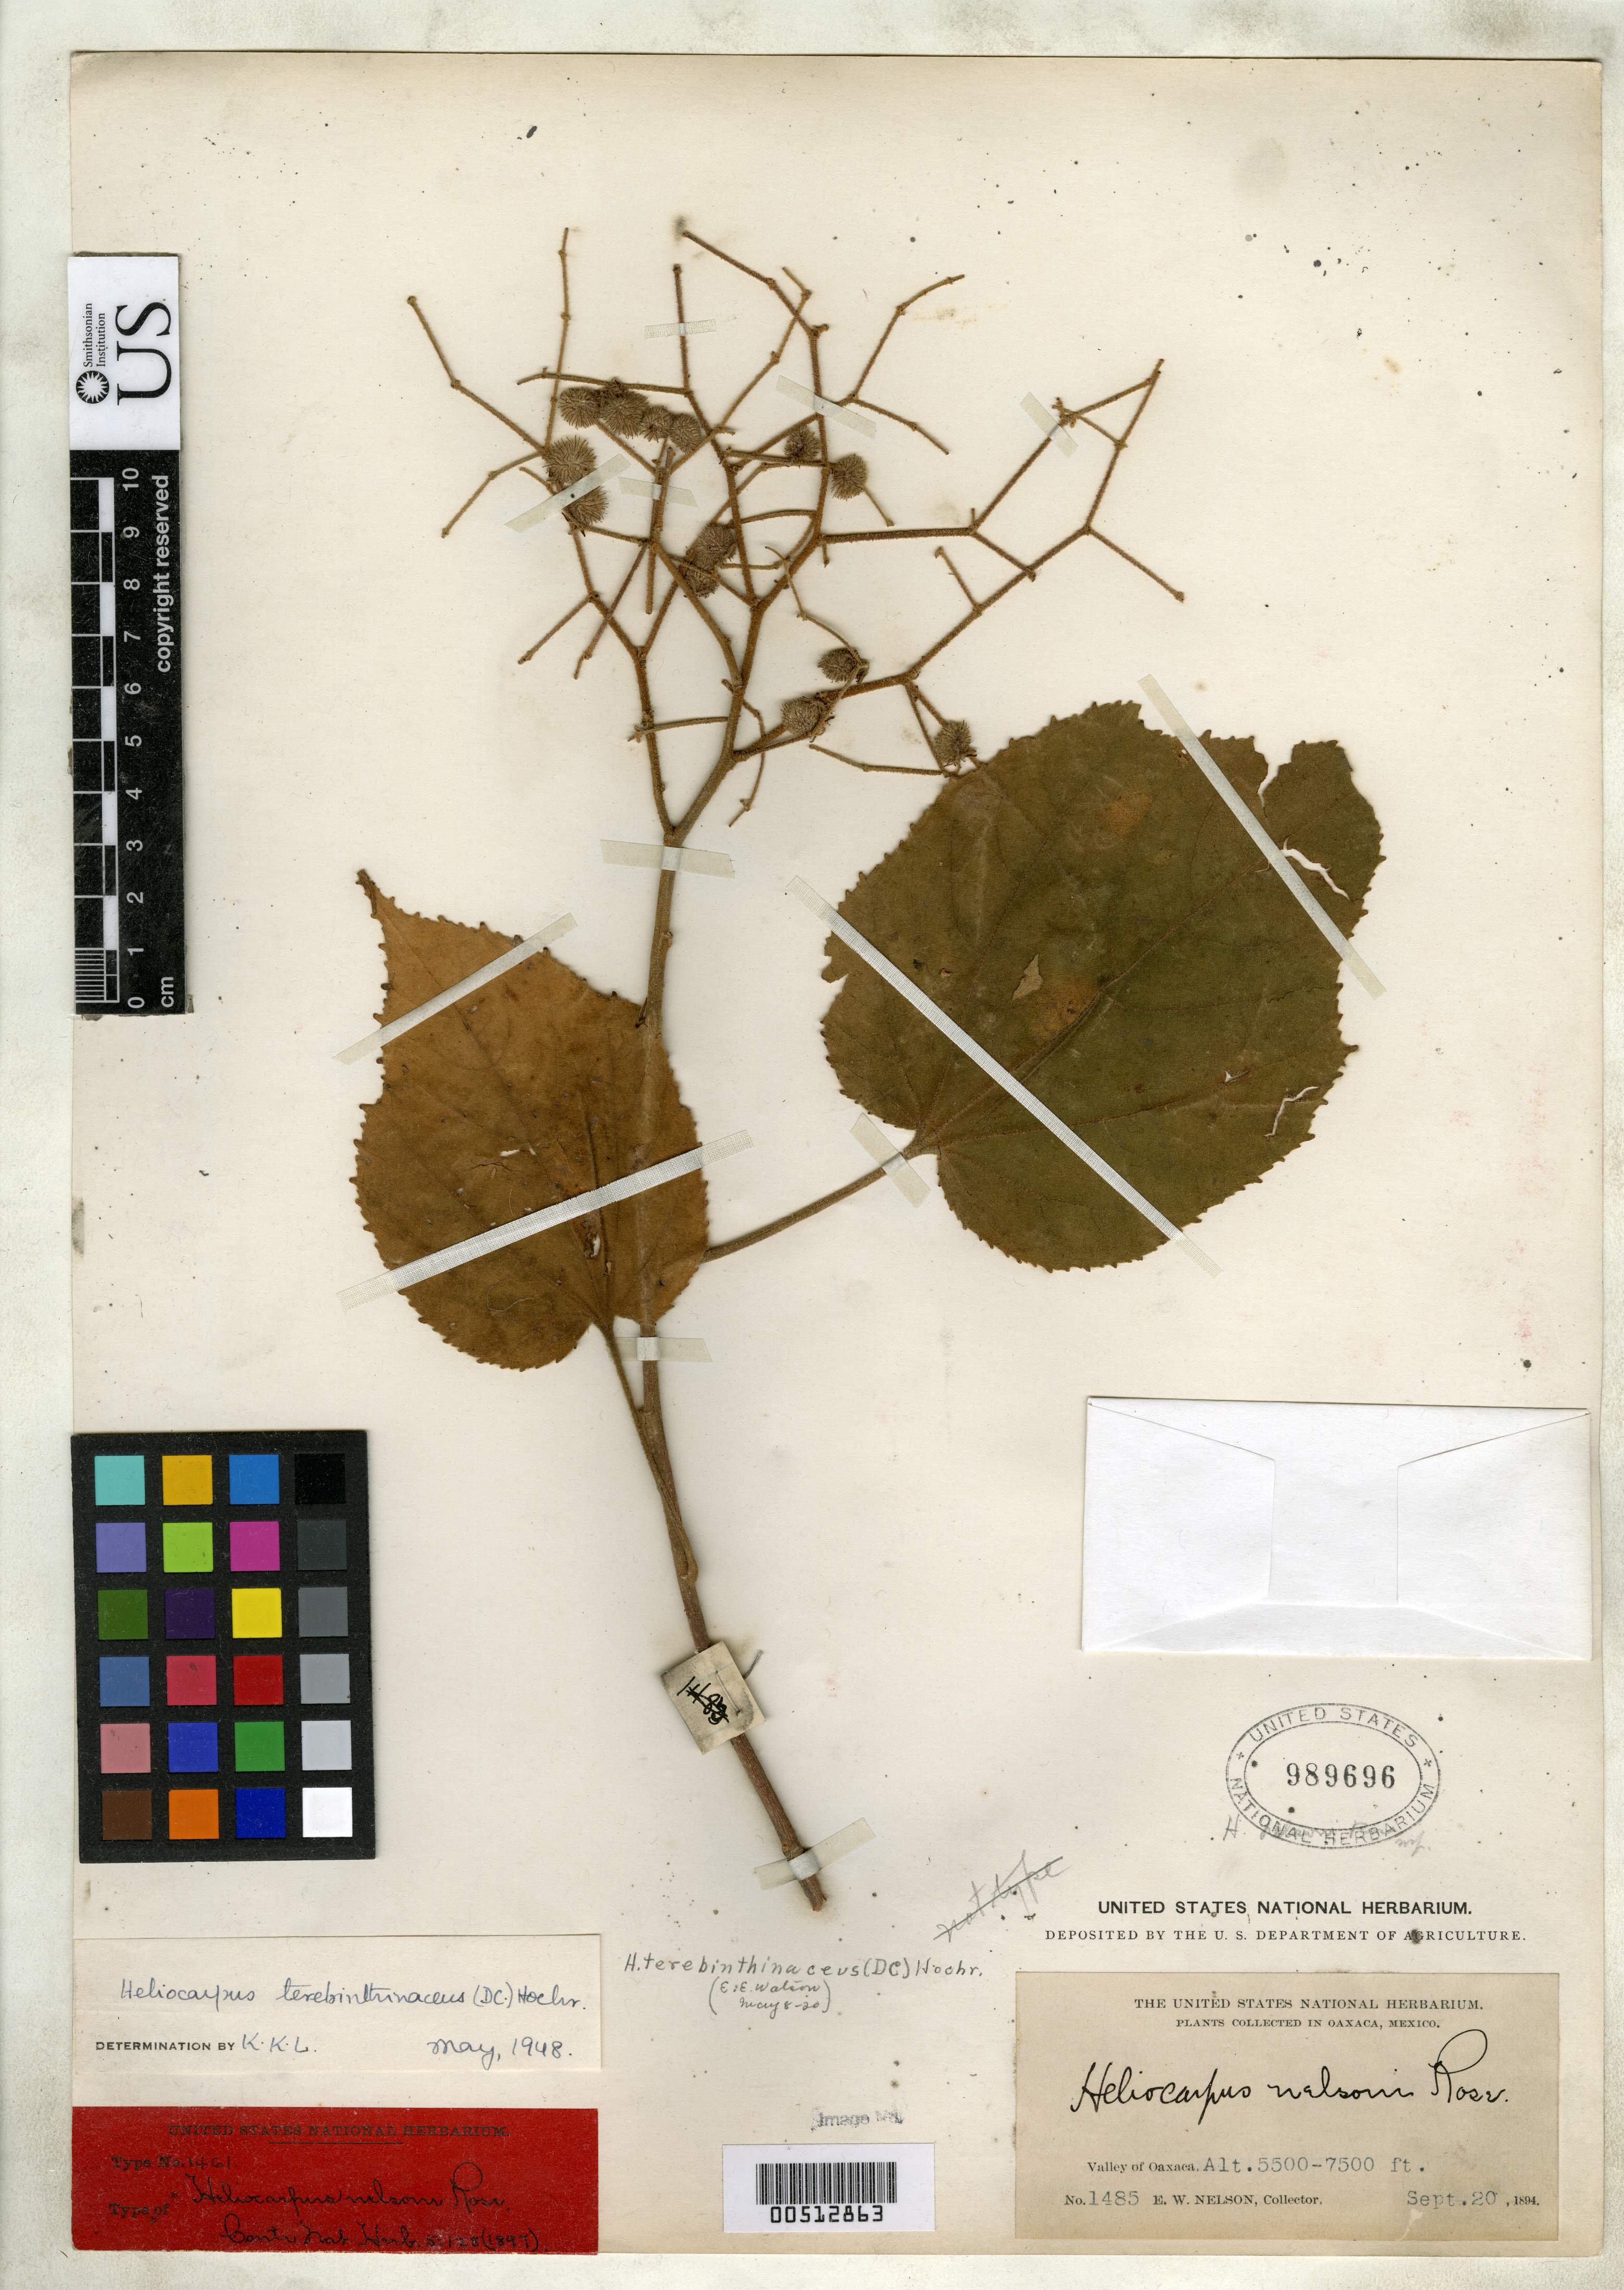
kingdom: Plantae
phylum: Tracheophyta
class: Magnoliopsida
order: Malvales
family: Malvaceae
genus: Heliocarpus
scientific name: Heliocarpus nelsonii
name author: Rose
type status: Syntype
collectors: E. W. Nelson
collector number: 1485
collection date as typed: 20 Sep 1894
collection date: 1894-09-20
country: Mexico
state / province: Oaxaca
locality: Valley of Oaxaca.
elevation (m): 1676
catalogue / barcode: US 989696